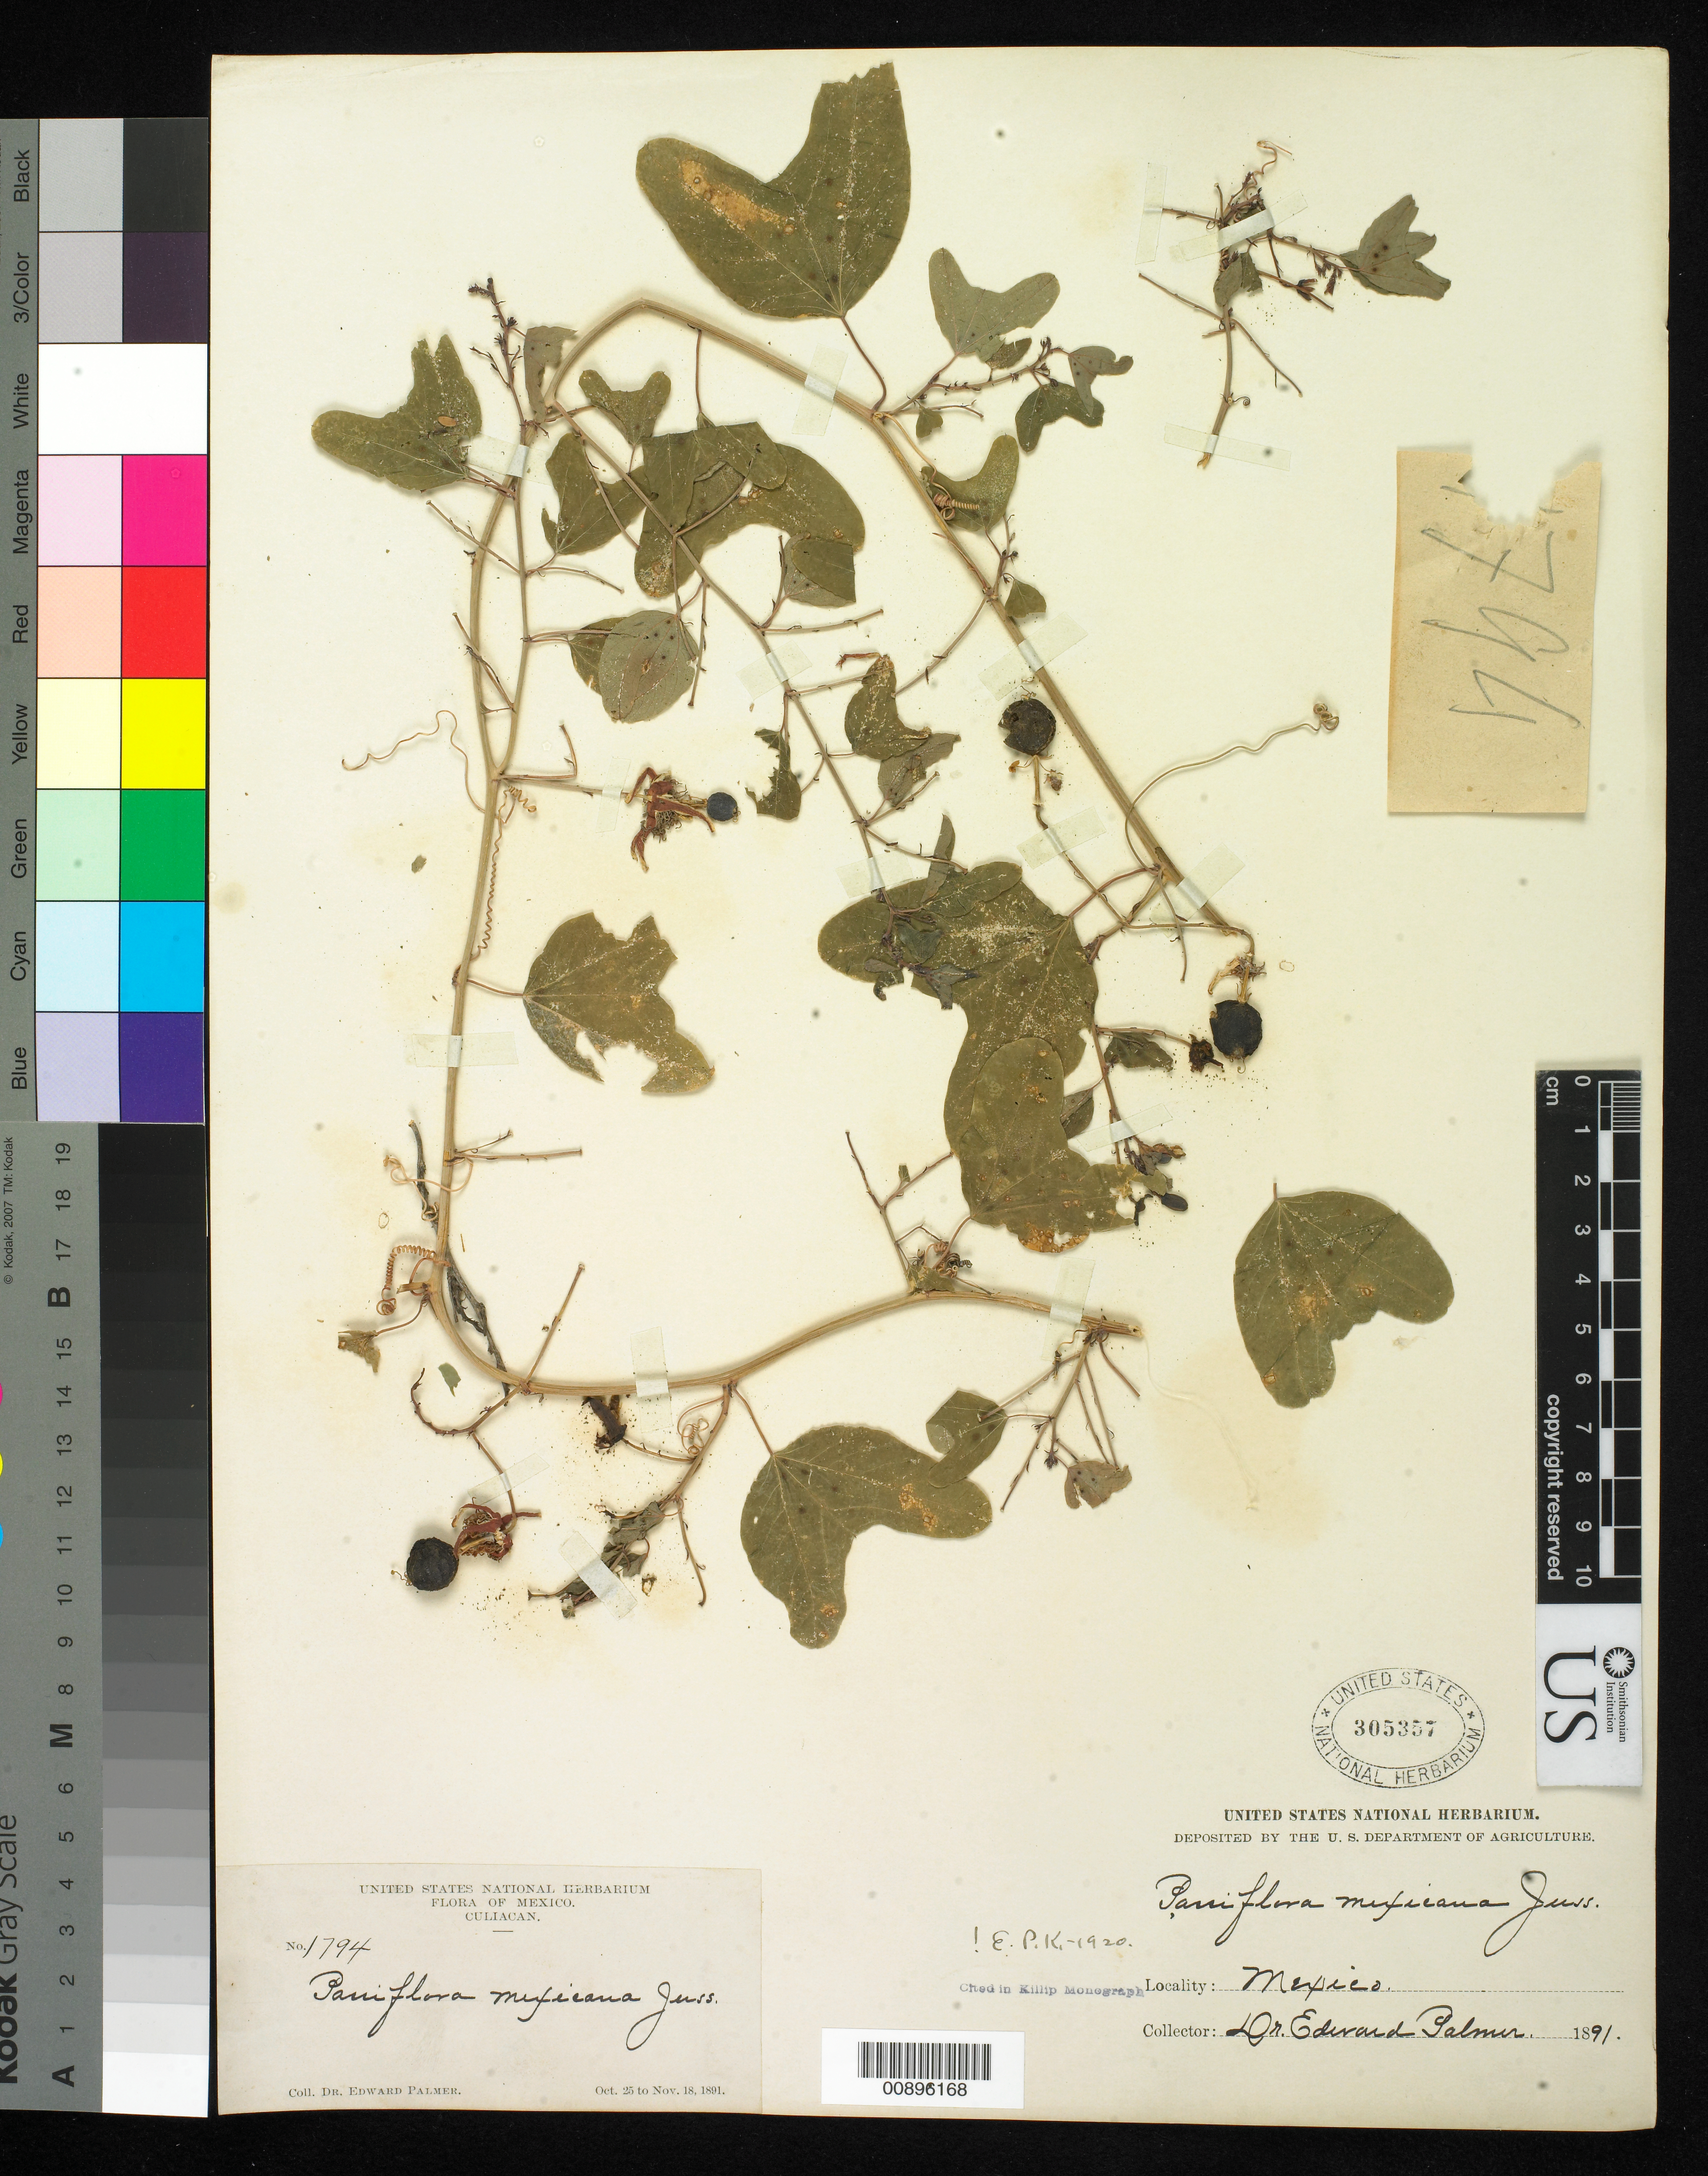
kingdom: Plantae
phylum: Tracheophyta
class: Magnoliopsida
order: Malpighiales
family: Passifloraceae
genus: Passiflora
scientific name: Passiflora mexicana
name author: Juss.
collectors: E. Palmer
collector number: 1794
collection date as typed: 25 Oct 1891 to 18 Nov 1891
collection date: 1891-10-25/1891-11-18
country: Mexico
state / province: Sinaloa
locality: Culiacan, Sinaloa.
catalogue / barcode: US 305357